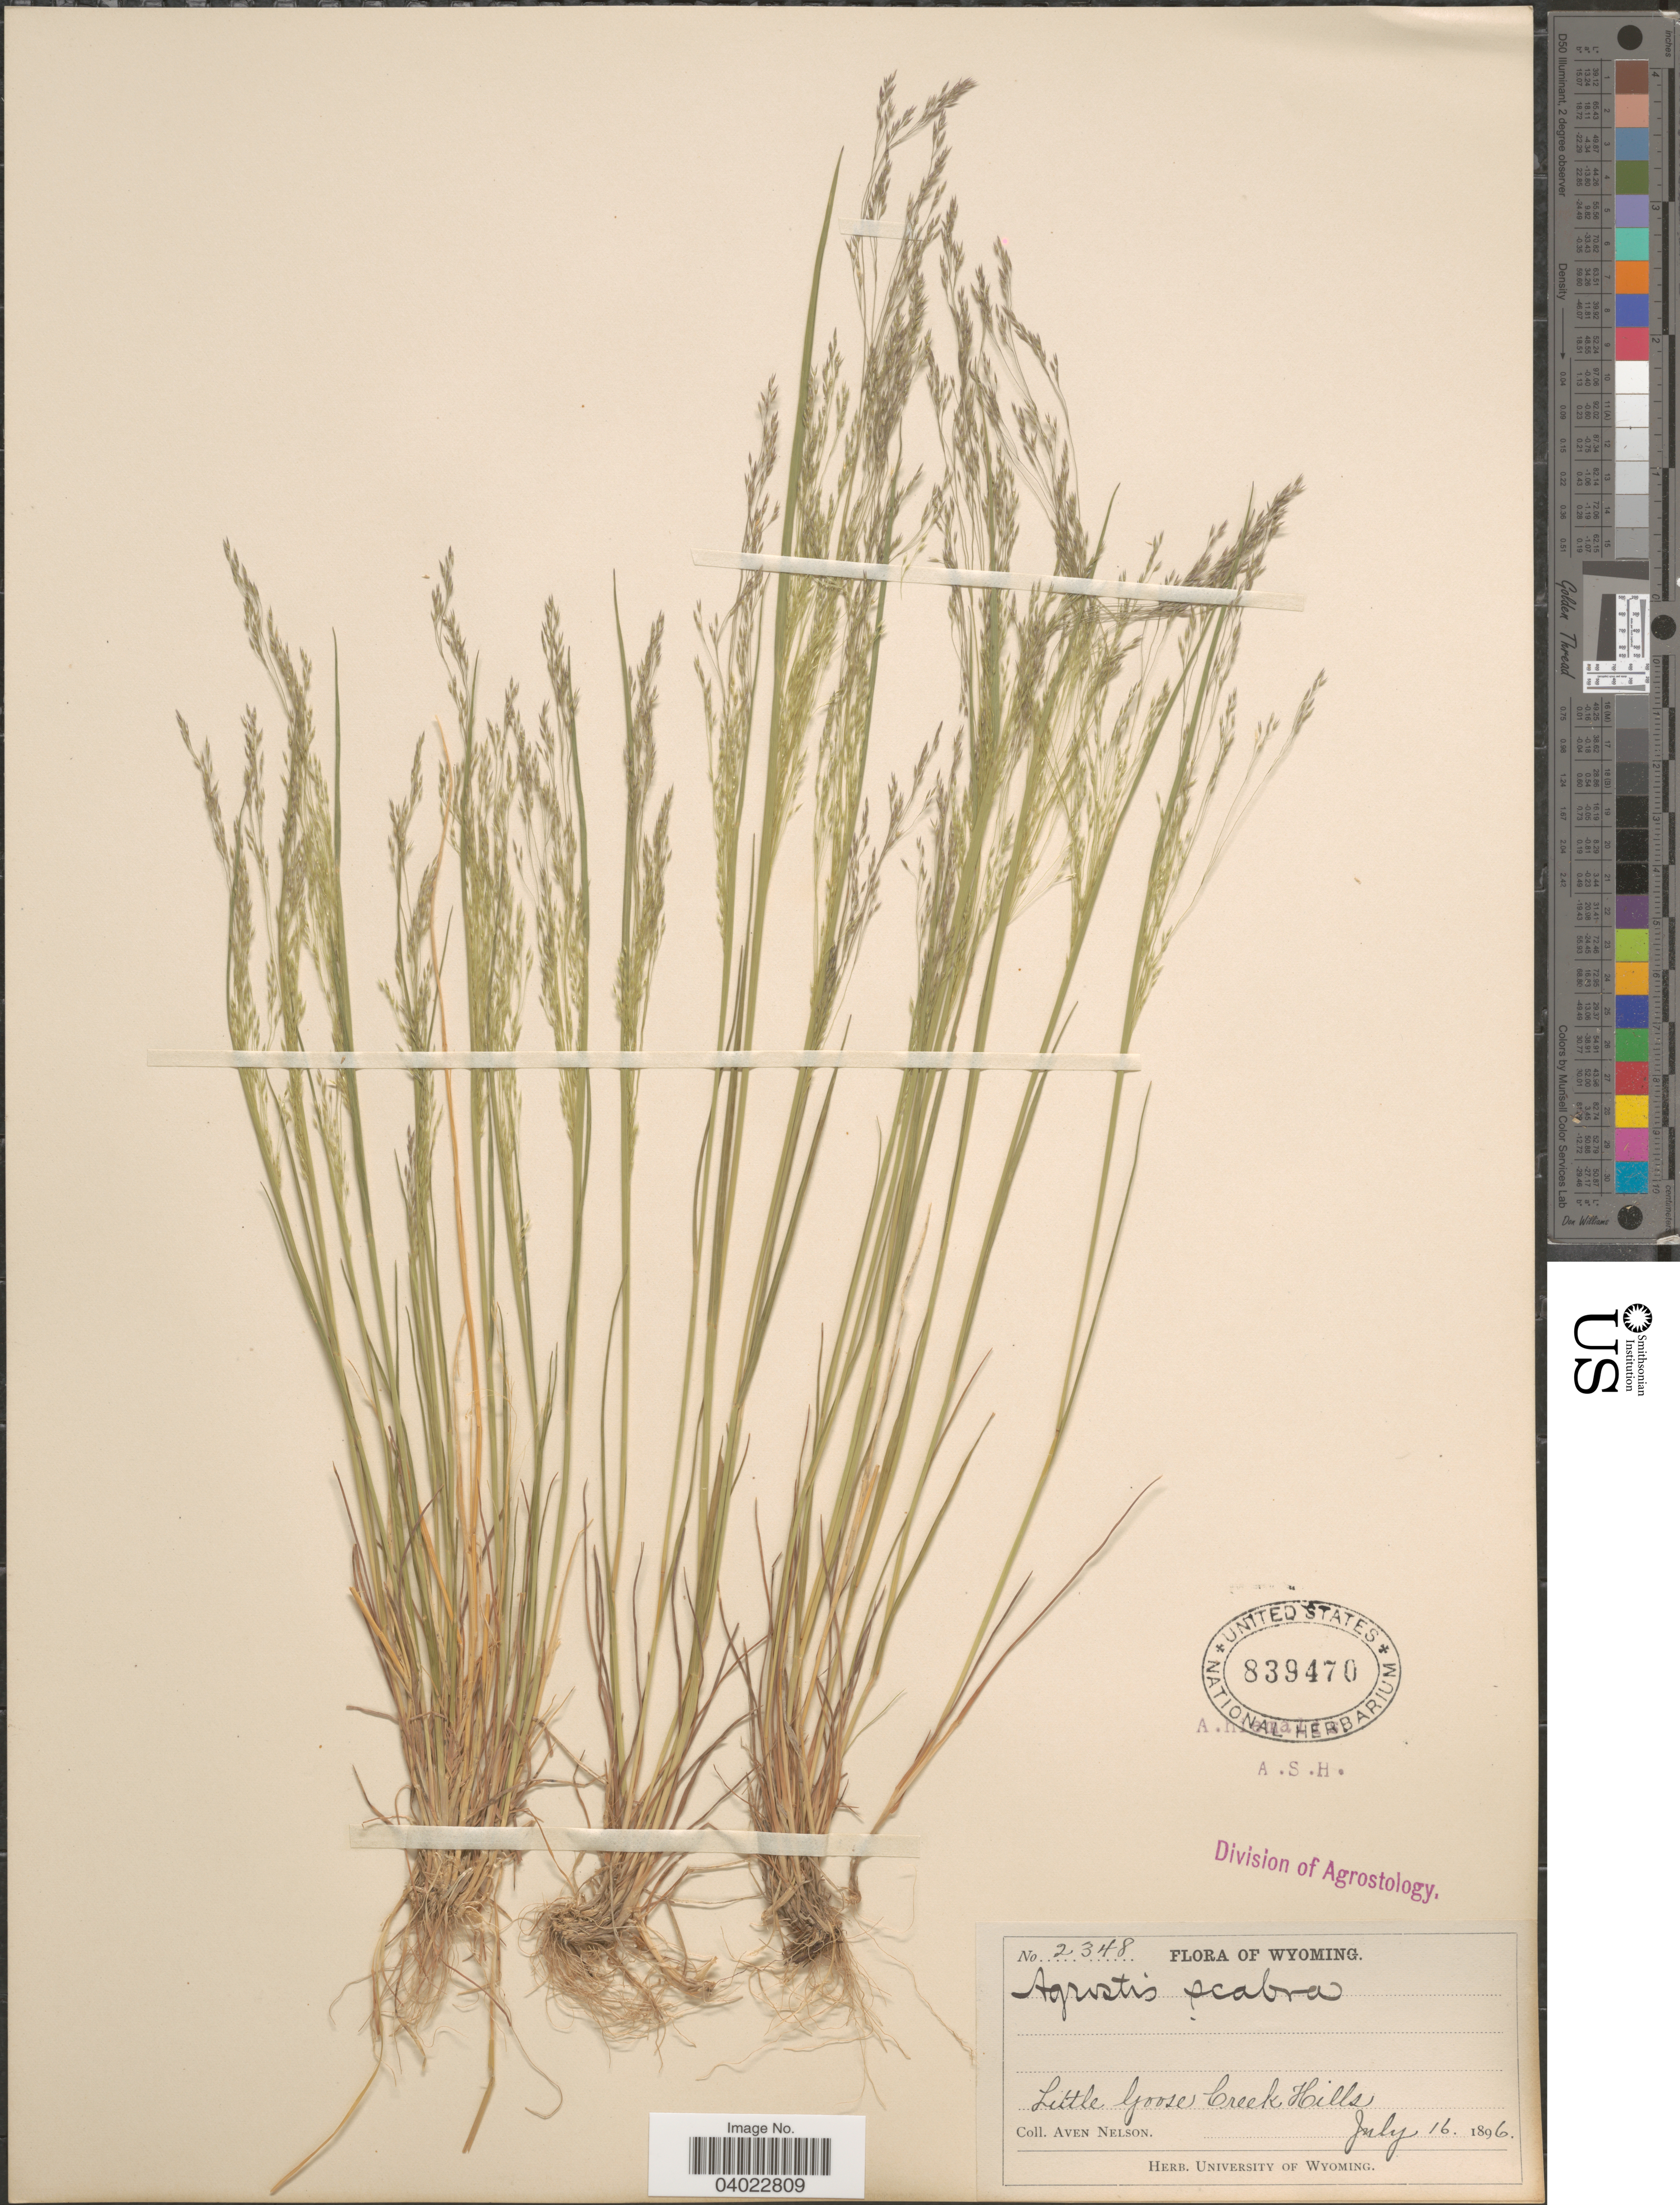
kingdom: Plantae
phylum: Tracheophyta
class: Liliopsida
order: Poales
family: Poaceae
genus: Agrostis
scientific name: Agrostis scabra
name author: Willd.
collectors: A. Nelson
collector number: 2348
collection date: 1896-07-16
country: United States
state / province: Wyoming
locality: Little Goose Creek Hills.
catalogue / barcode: US 839470